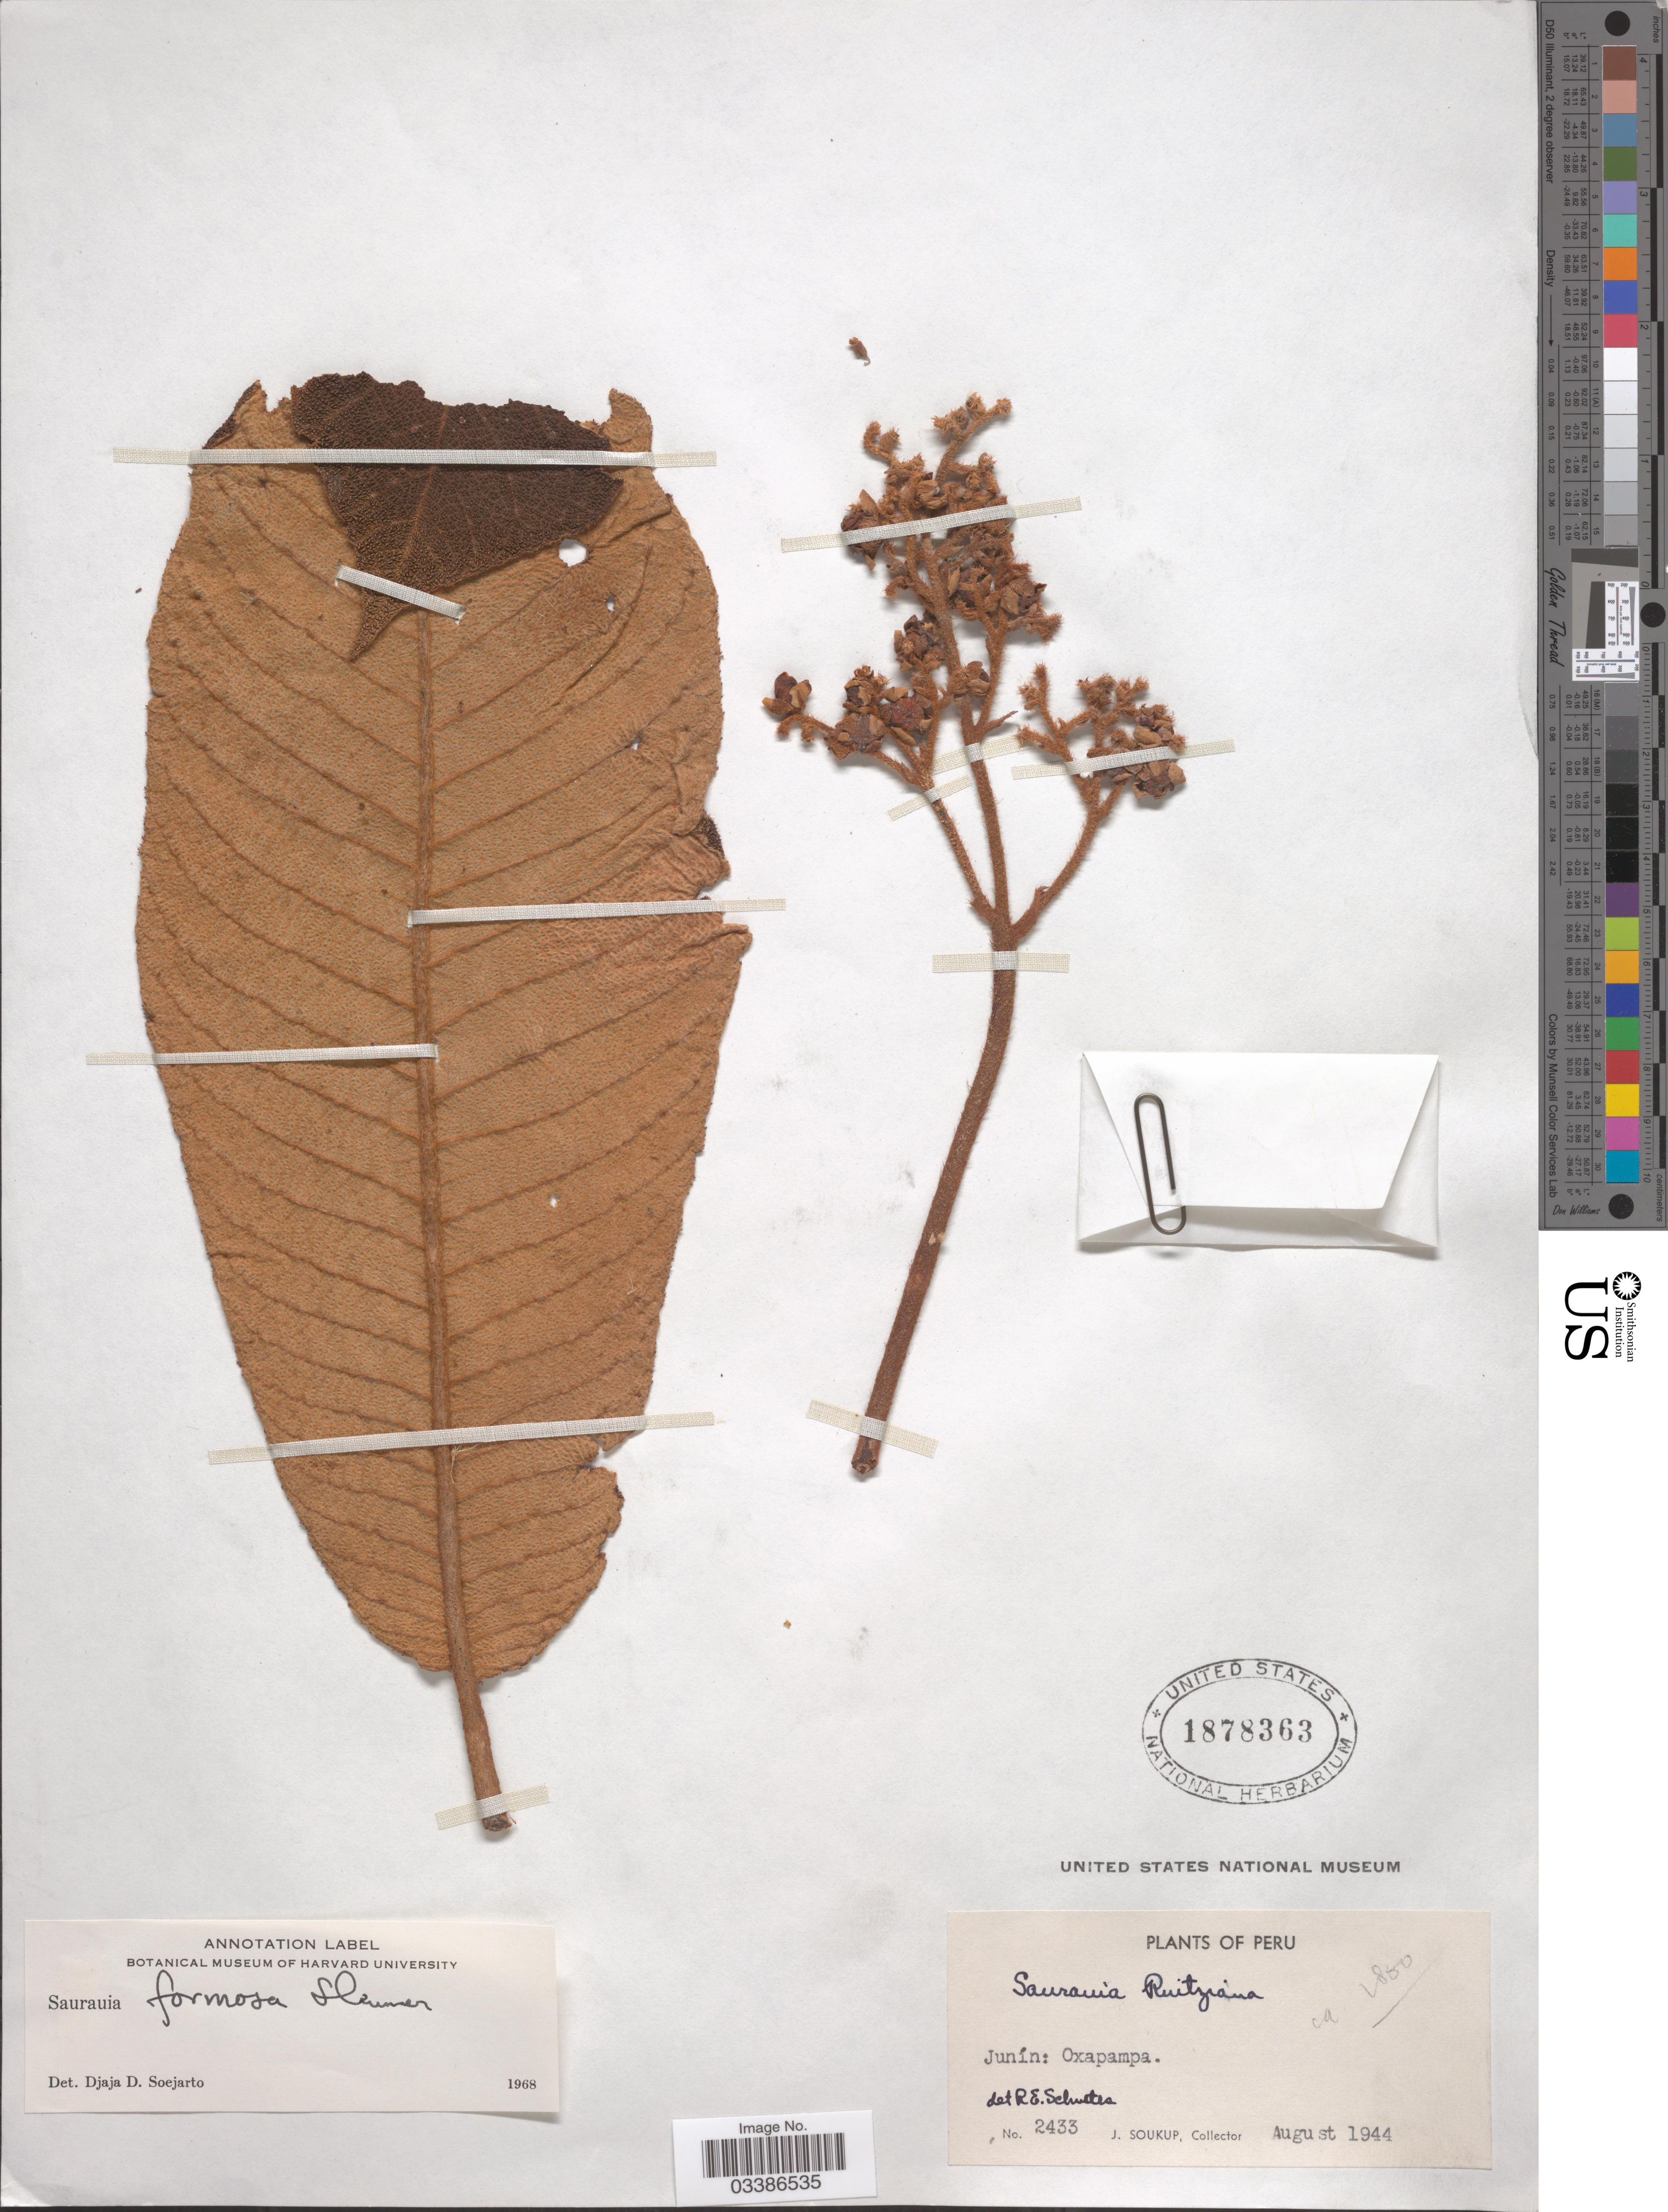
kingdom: Plantae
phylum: Tracheophyta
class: Magnoliopsida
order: Ericales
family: Actinidiaceae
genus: Saurauia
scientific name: Saurauia formosa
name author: Sleumer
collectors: J. Soukup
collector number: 2433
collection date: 1944-08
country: Peru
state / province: Junín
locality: Junín: Oxapampa.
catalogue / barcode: US 1878363